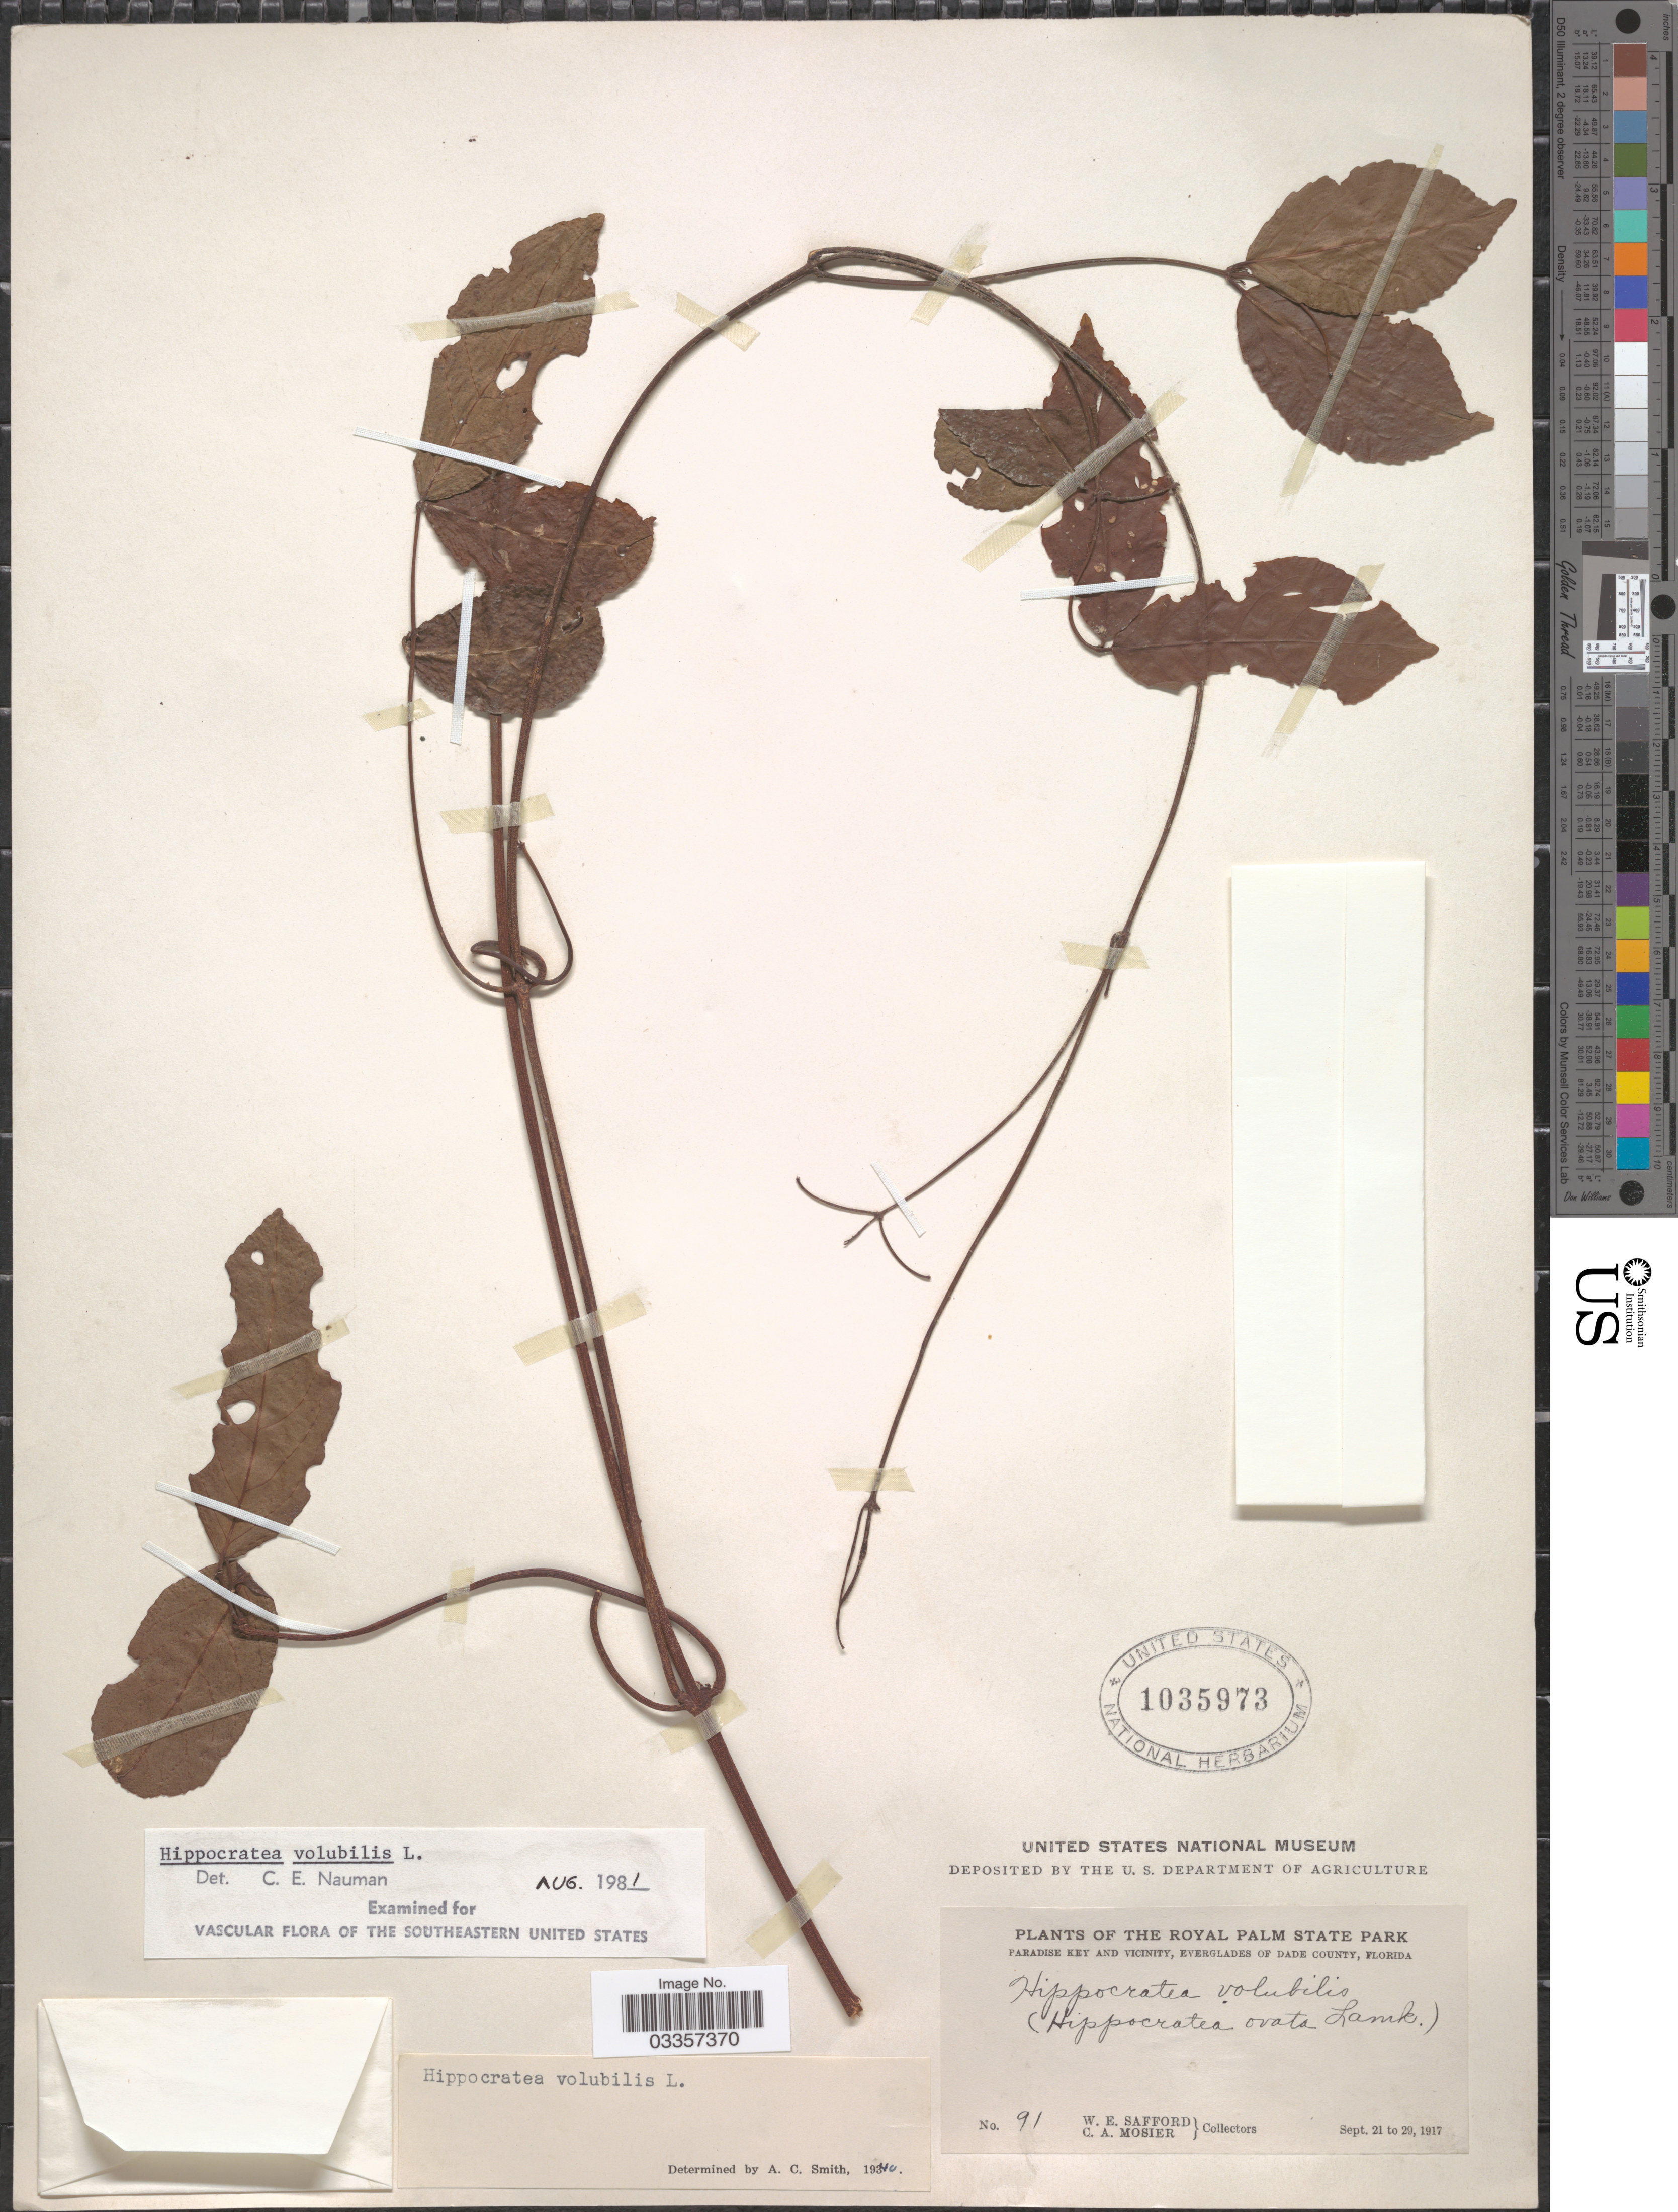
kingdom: Plantae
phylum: Tracheophyta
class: Magnoliopsida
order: Celastrales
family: Celastraceae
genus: Hippocratea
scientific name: Hippocratea volubilis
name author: L.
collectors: W. E. Safford & C. A. Mosier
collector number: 91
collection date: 1917-09-21/1917-09-29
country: United States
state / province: Florida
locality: The Royal Palm State Park. Paradise Key and vicinity, Everglades of Dade County.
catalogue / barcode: US 1035973